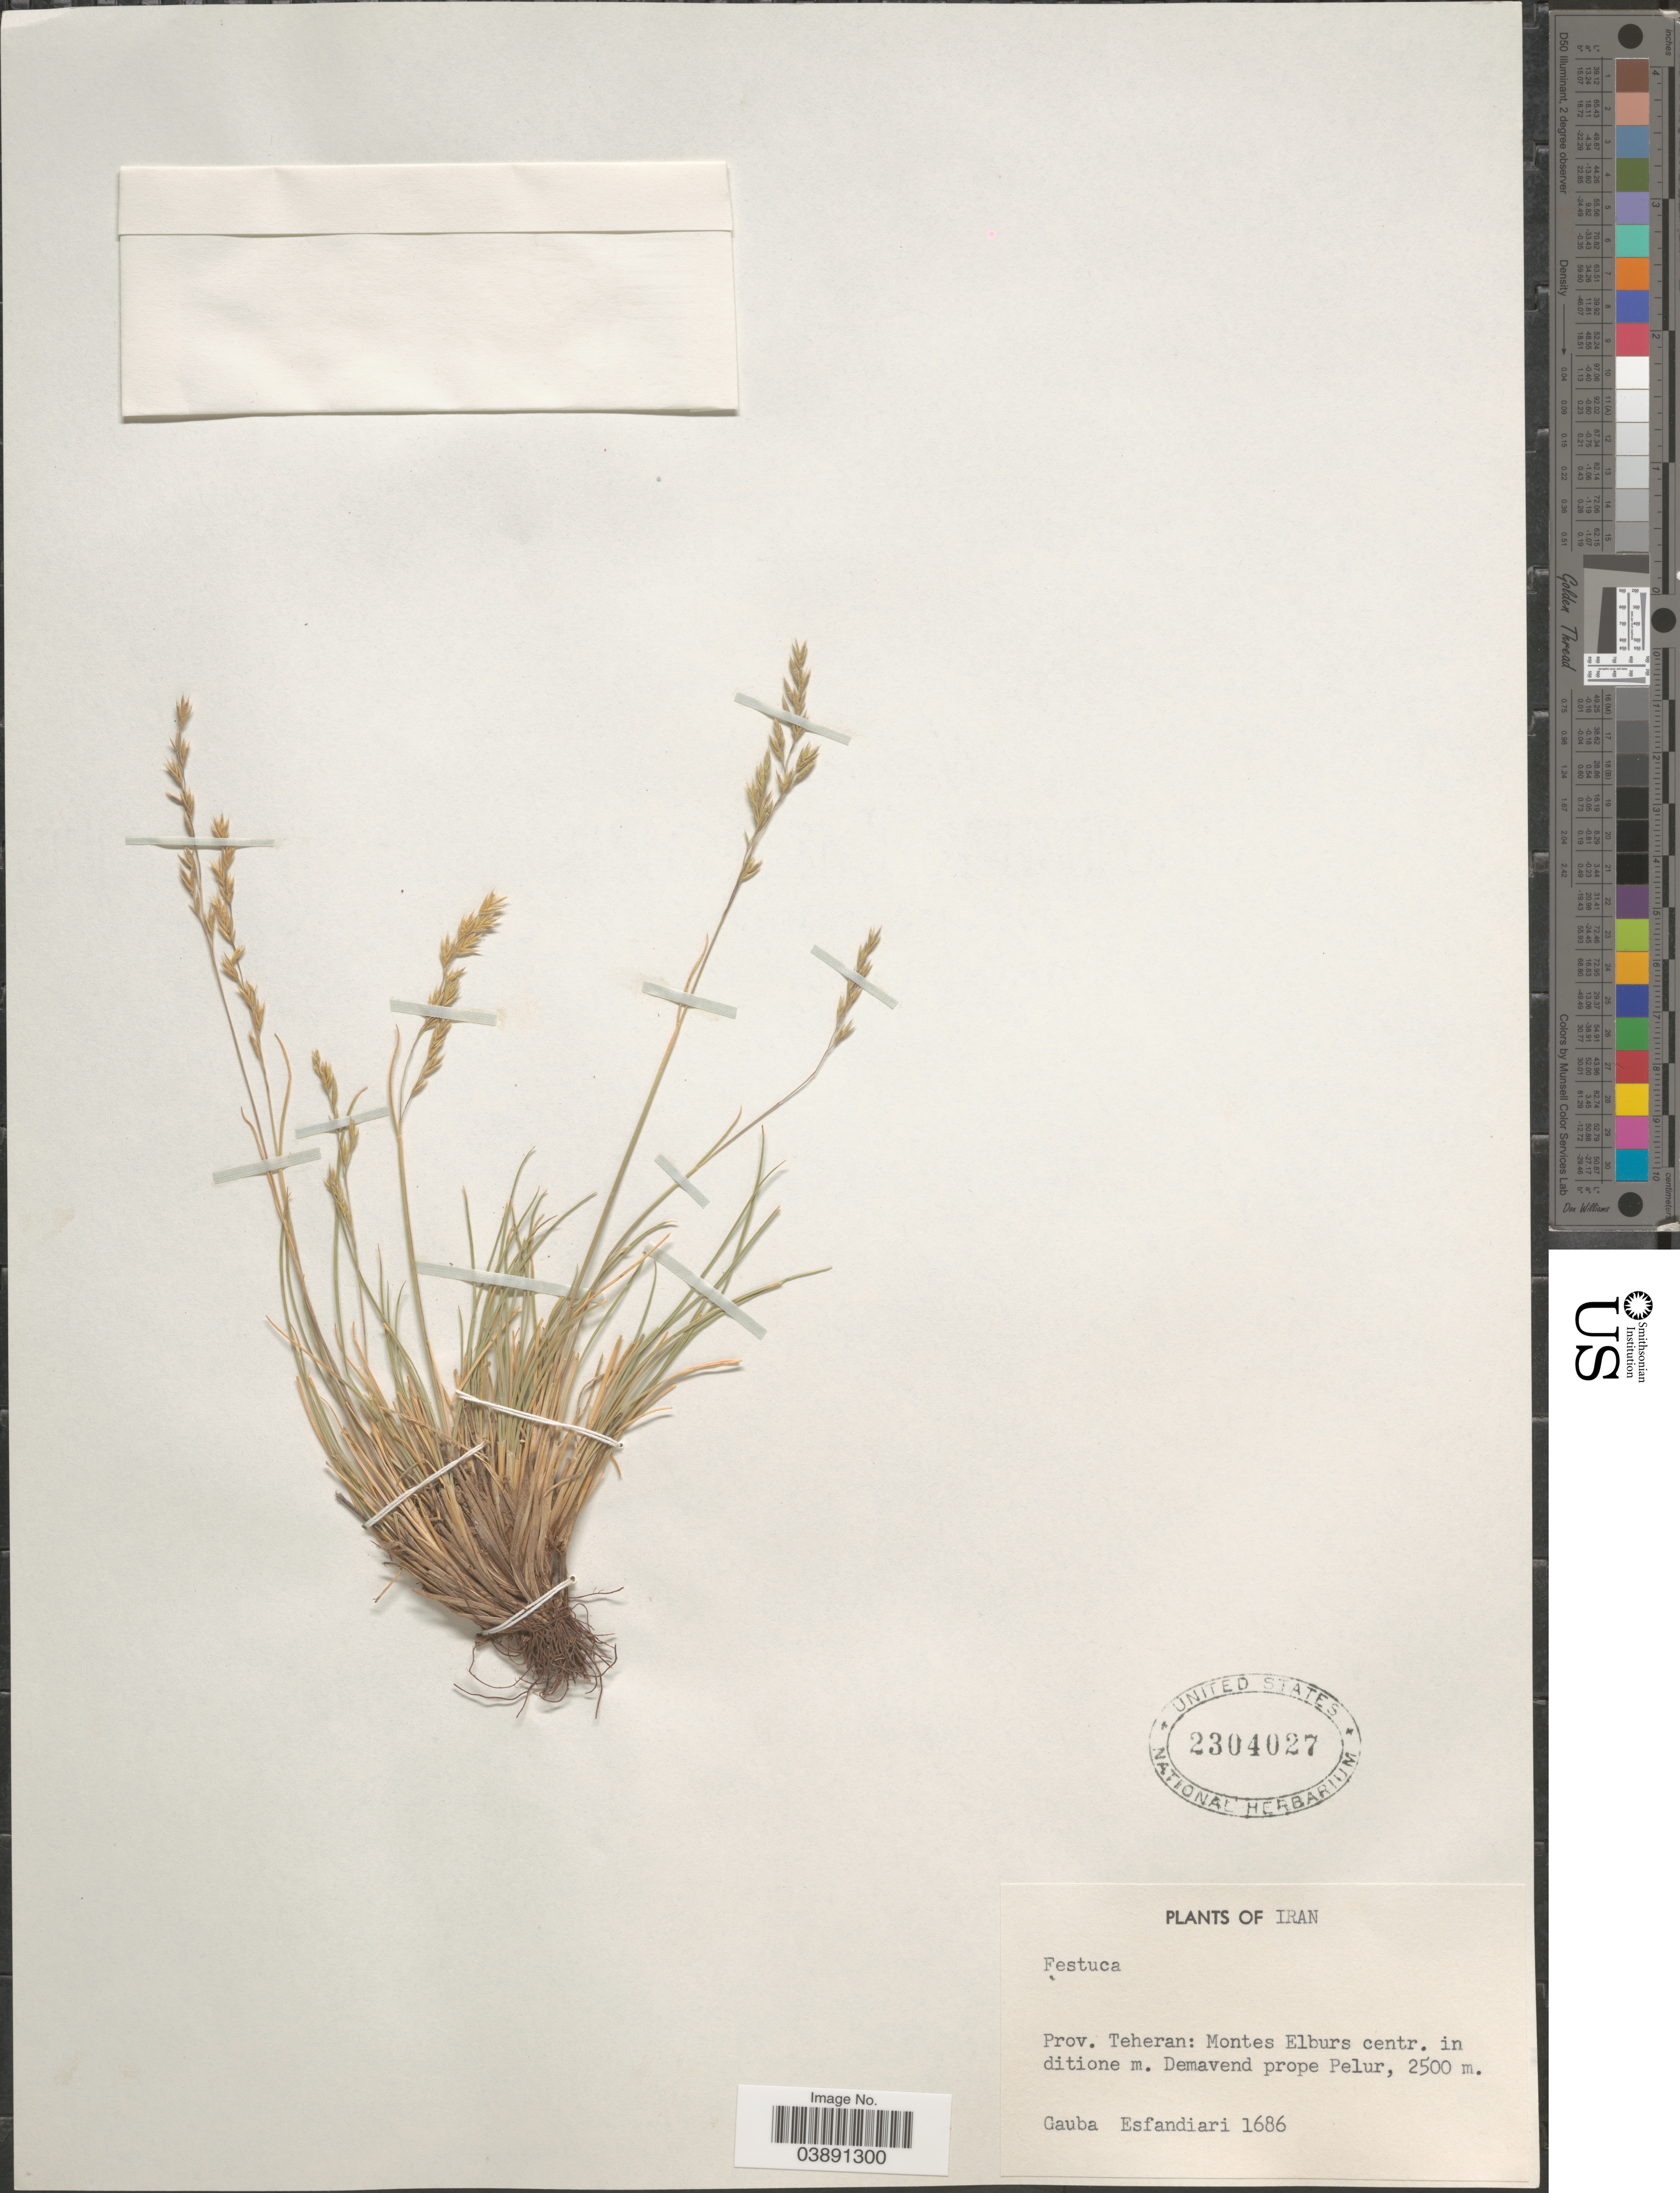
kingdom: Plantae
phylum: Tracheophyta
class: Liliopsida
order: Poales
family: Poaceae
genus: Festuca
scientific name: Festuca sp.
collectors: E. Gauba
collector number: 1686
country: Iran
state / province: Tehran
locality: Prov. Teheran: Montes Elburs centr. in ditione m. Demavend prope Pelur.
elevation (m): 2500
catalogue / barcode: US 2304027